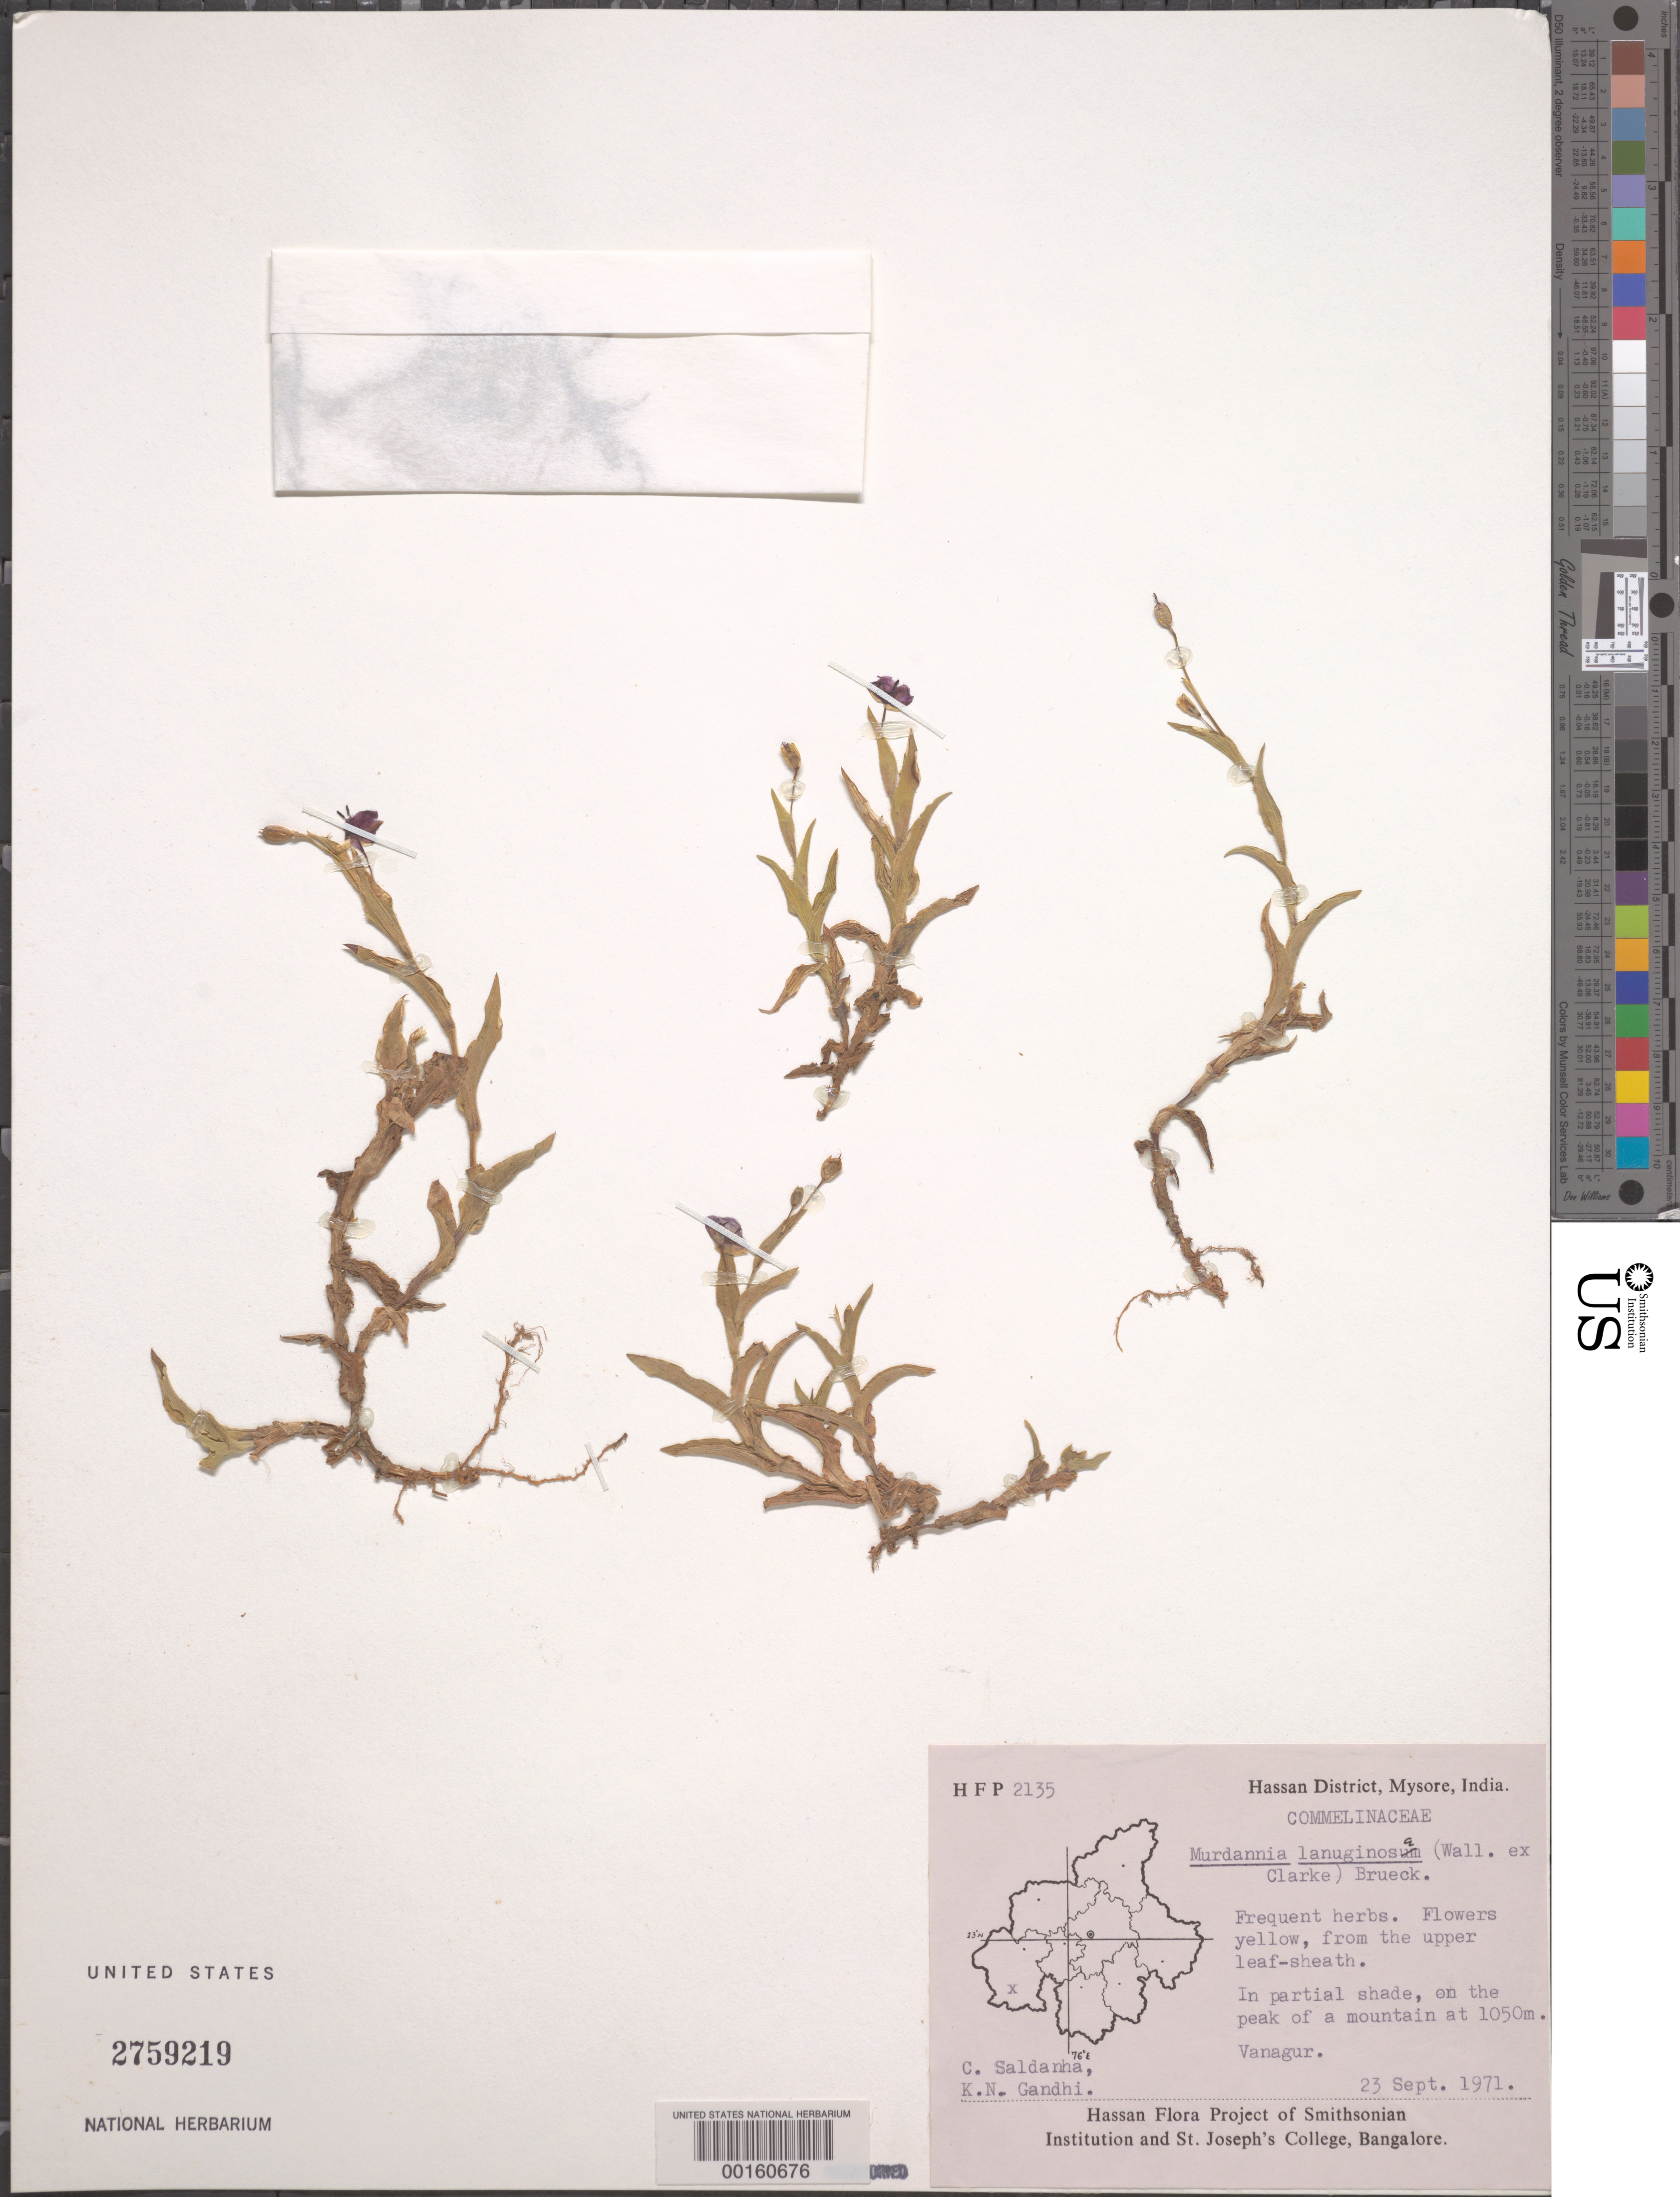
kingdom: Plantae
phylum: Tracheophyta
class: Liliopsida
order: Commelinales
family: Commelinaceae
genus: Murdannia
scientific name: Murdannia lanuginosa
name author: (Wall. ex C.B. Clarke) G. Brückn.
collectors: C. J. Saldanha & K. N. Gandhi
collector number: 2135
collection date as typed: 23 Sep 1971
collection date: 1971-09-23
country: India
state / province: Karnataka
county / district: Hassan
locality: Vanagur, mysore state [mysore state = karnataka.]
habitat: Partial shade; mountain peak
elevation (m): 1050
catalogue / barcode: US 2759219